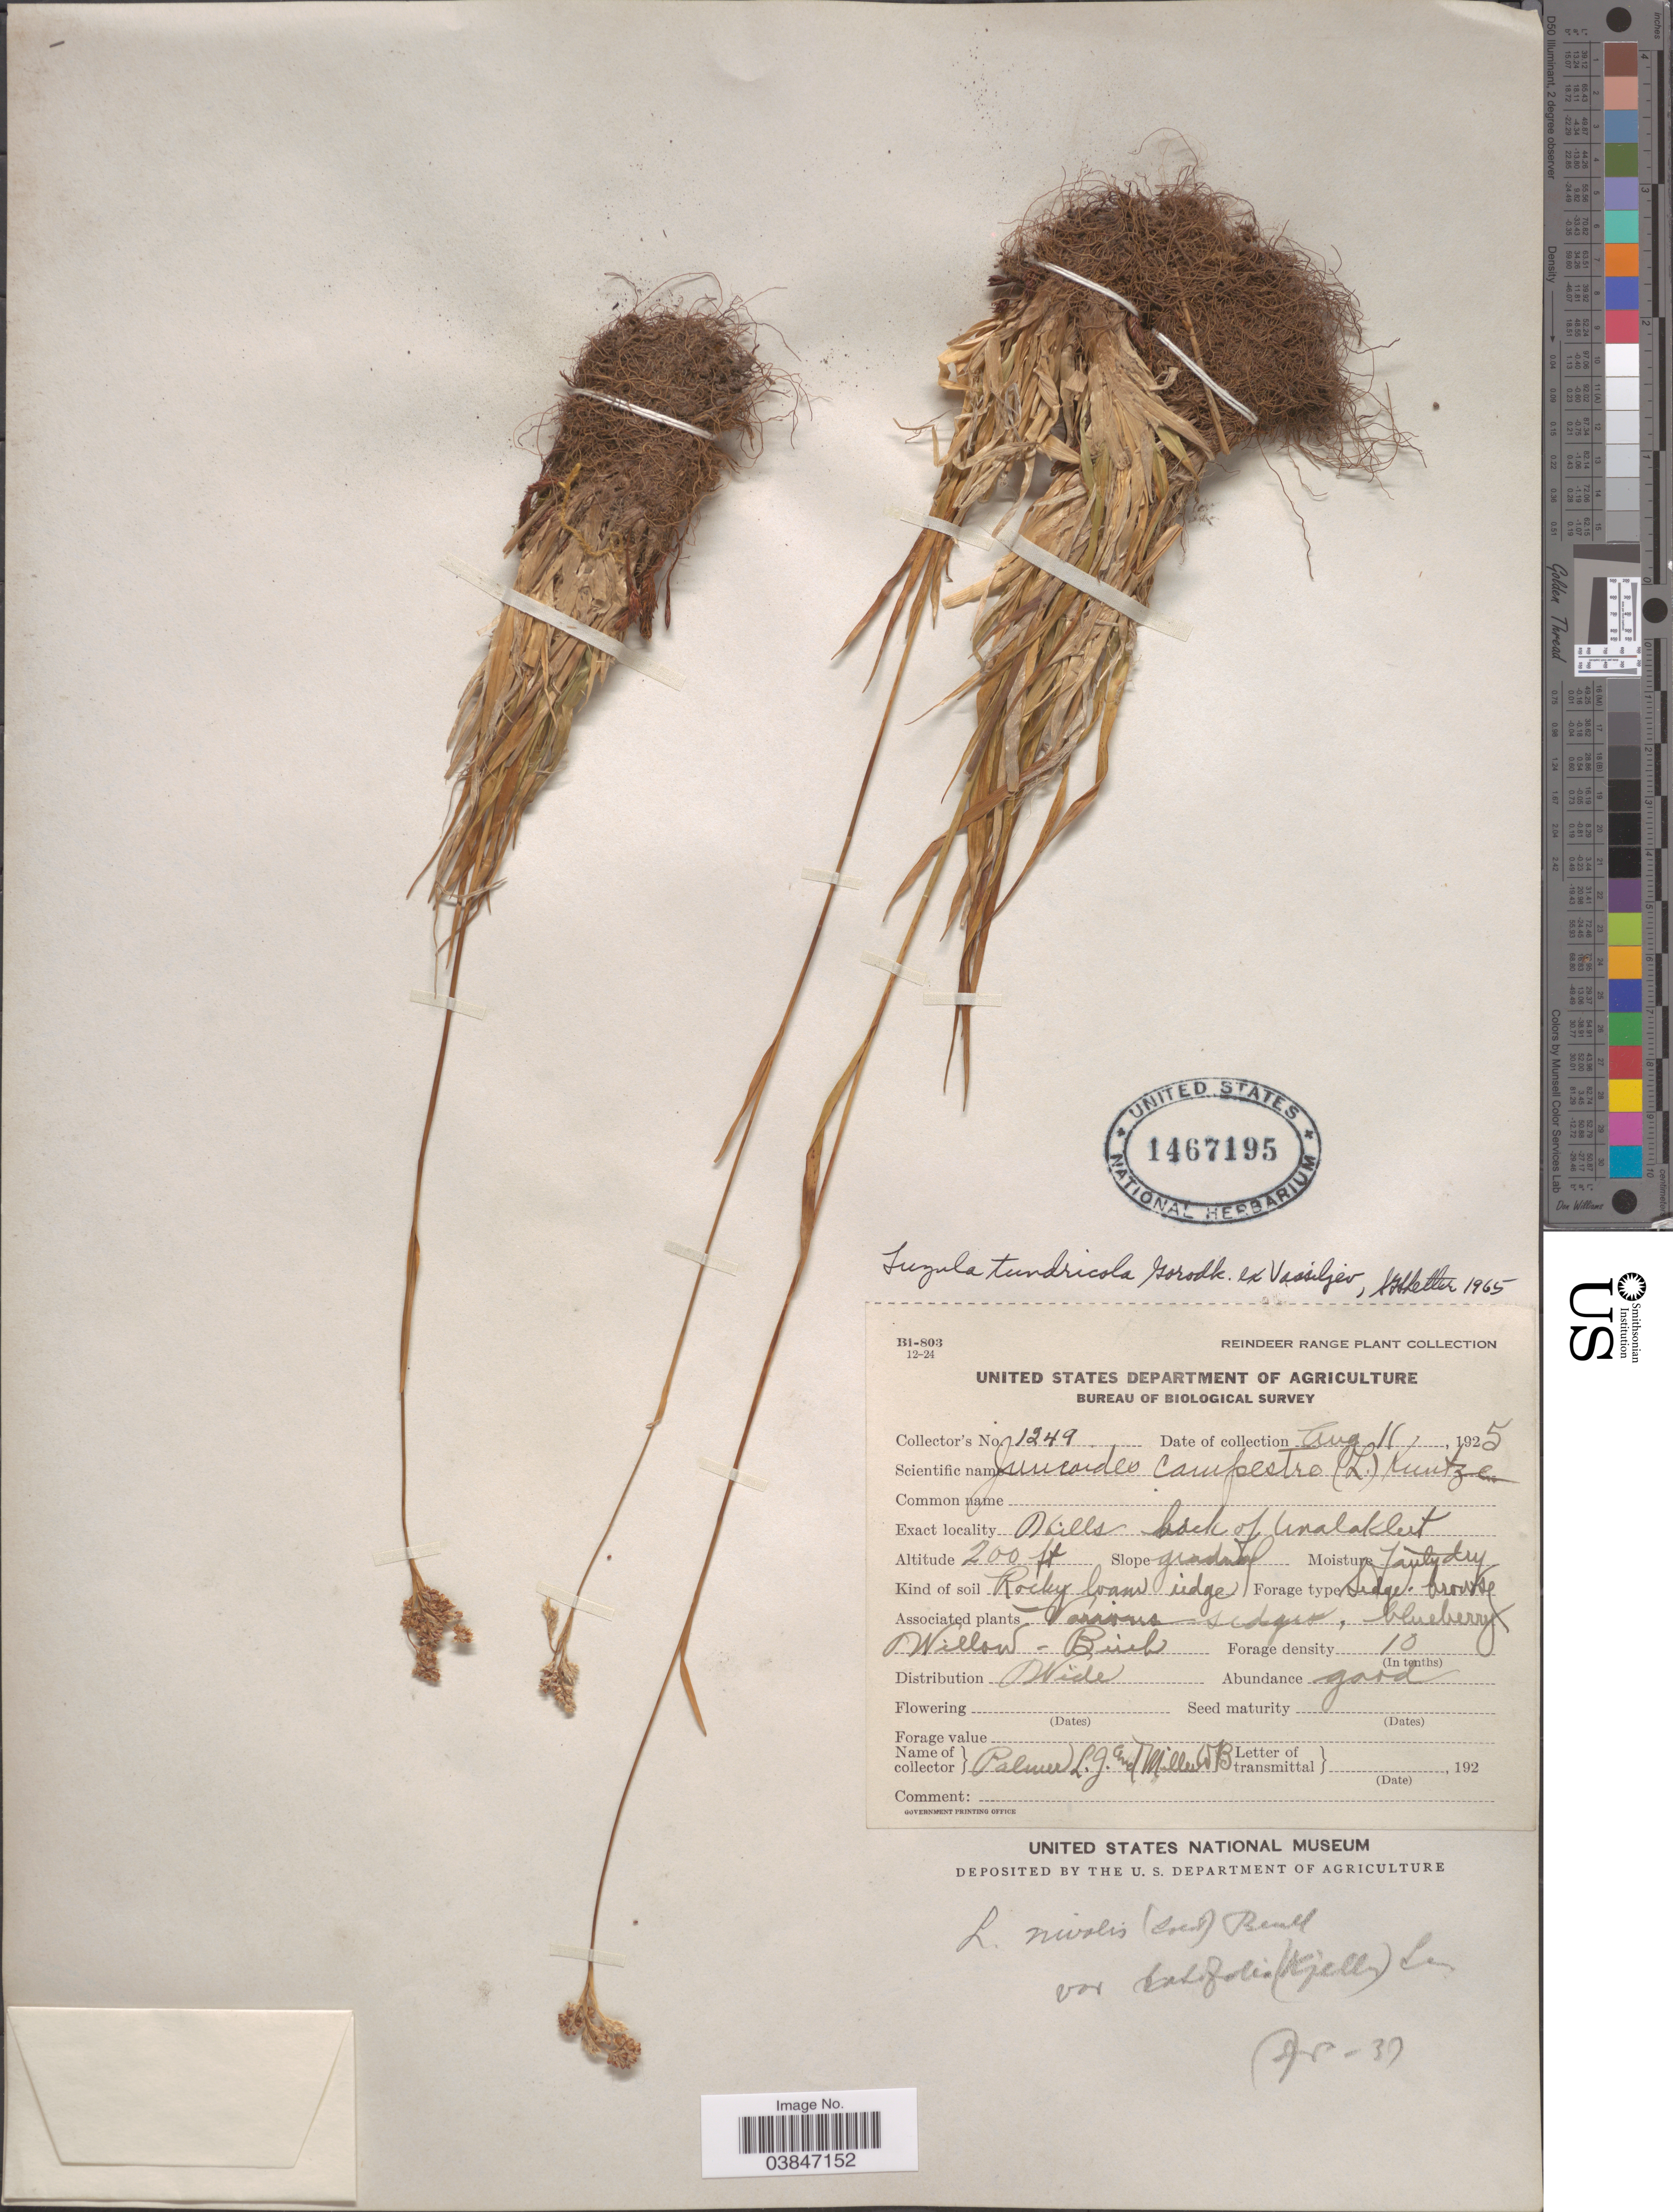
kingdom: Plantae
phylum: Tracheophyta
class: Liliopsida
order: Poales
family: Juncaceae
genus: Luzula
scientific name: Luzula tundricola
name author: (Gorodkov) V. Vassil.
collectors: L. J. Palmer & W. Miller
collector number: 1249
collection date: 1925-08-11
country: United States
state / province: Alaska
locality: Hills back of Unalakleet.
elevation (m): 61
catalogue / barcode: US 1467195